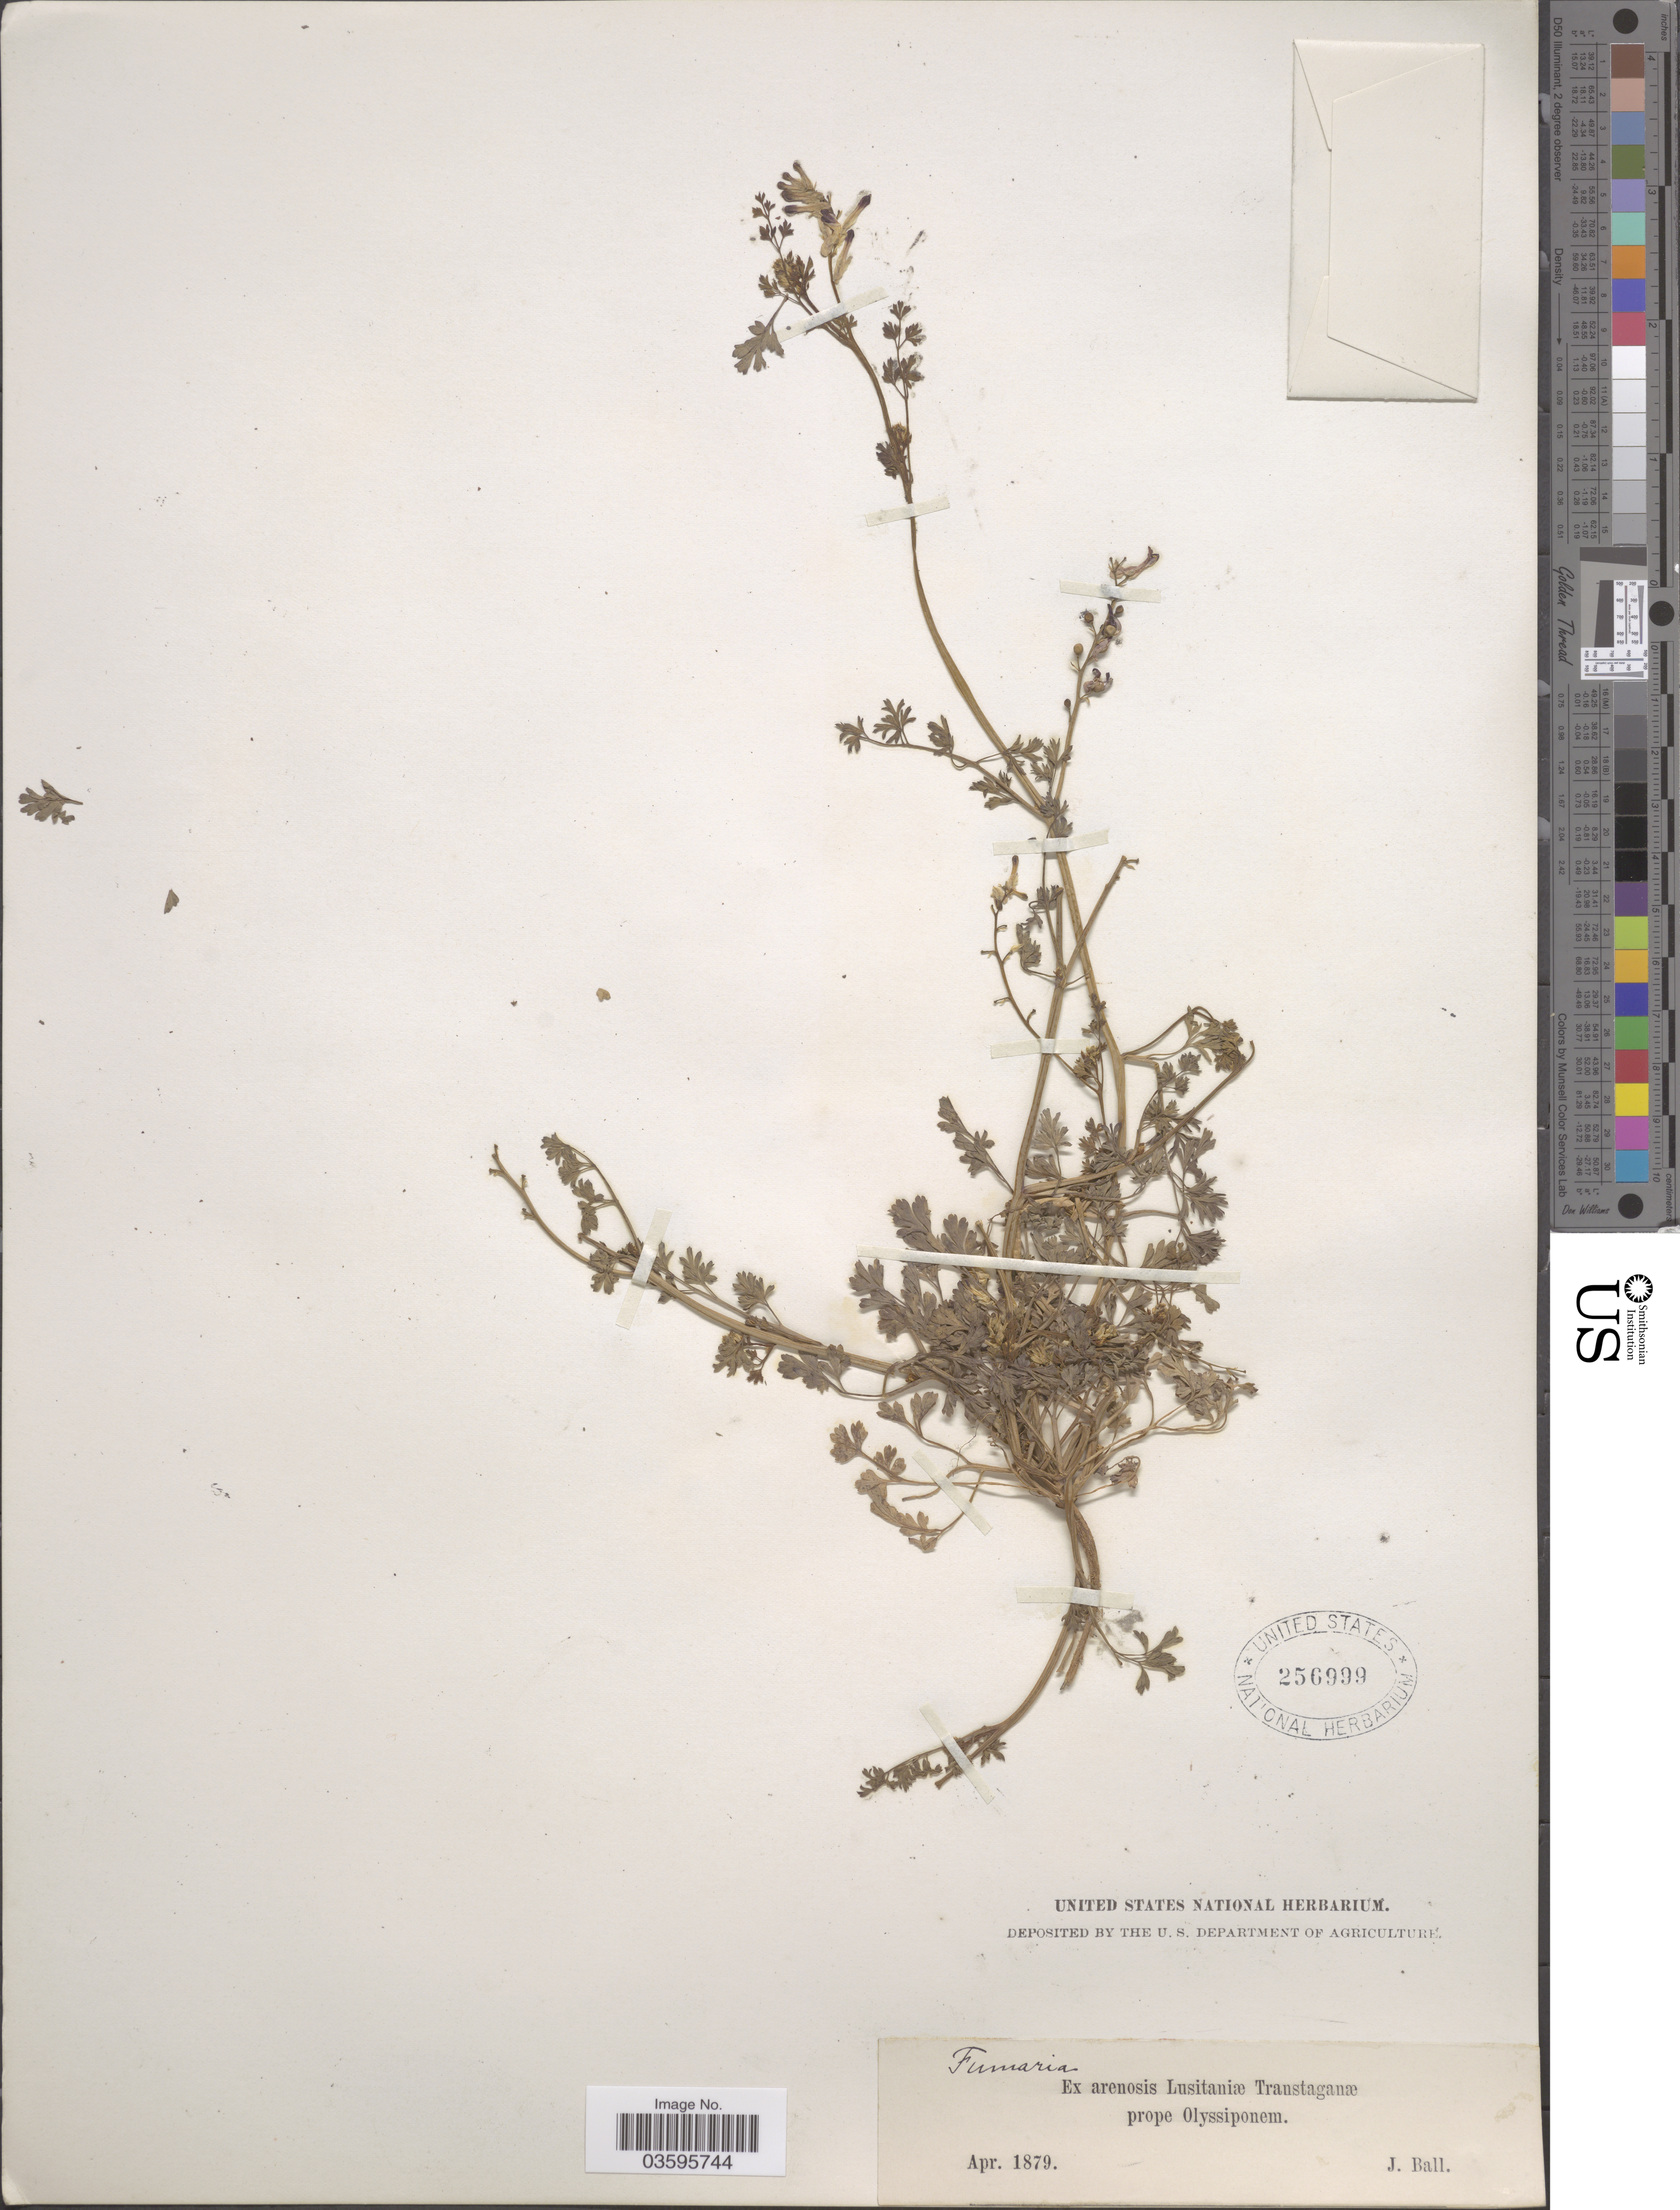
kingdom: Plantae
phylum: Tracheophyta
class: Magnoliopsida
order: Ranunculales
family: Papaveraceae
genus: Fumaria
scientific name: Fumaria sp.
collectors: J. Ball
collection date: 1879-04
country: Portugal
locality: Ex arenosis Lusitaniæ Transtaganæ prope Olyssiponem.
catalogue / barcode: US 256999